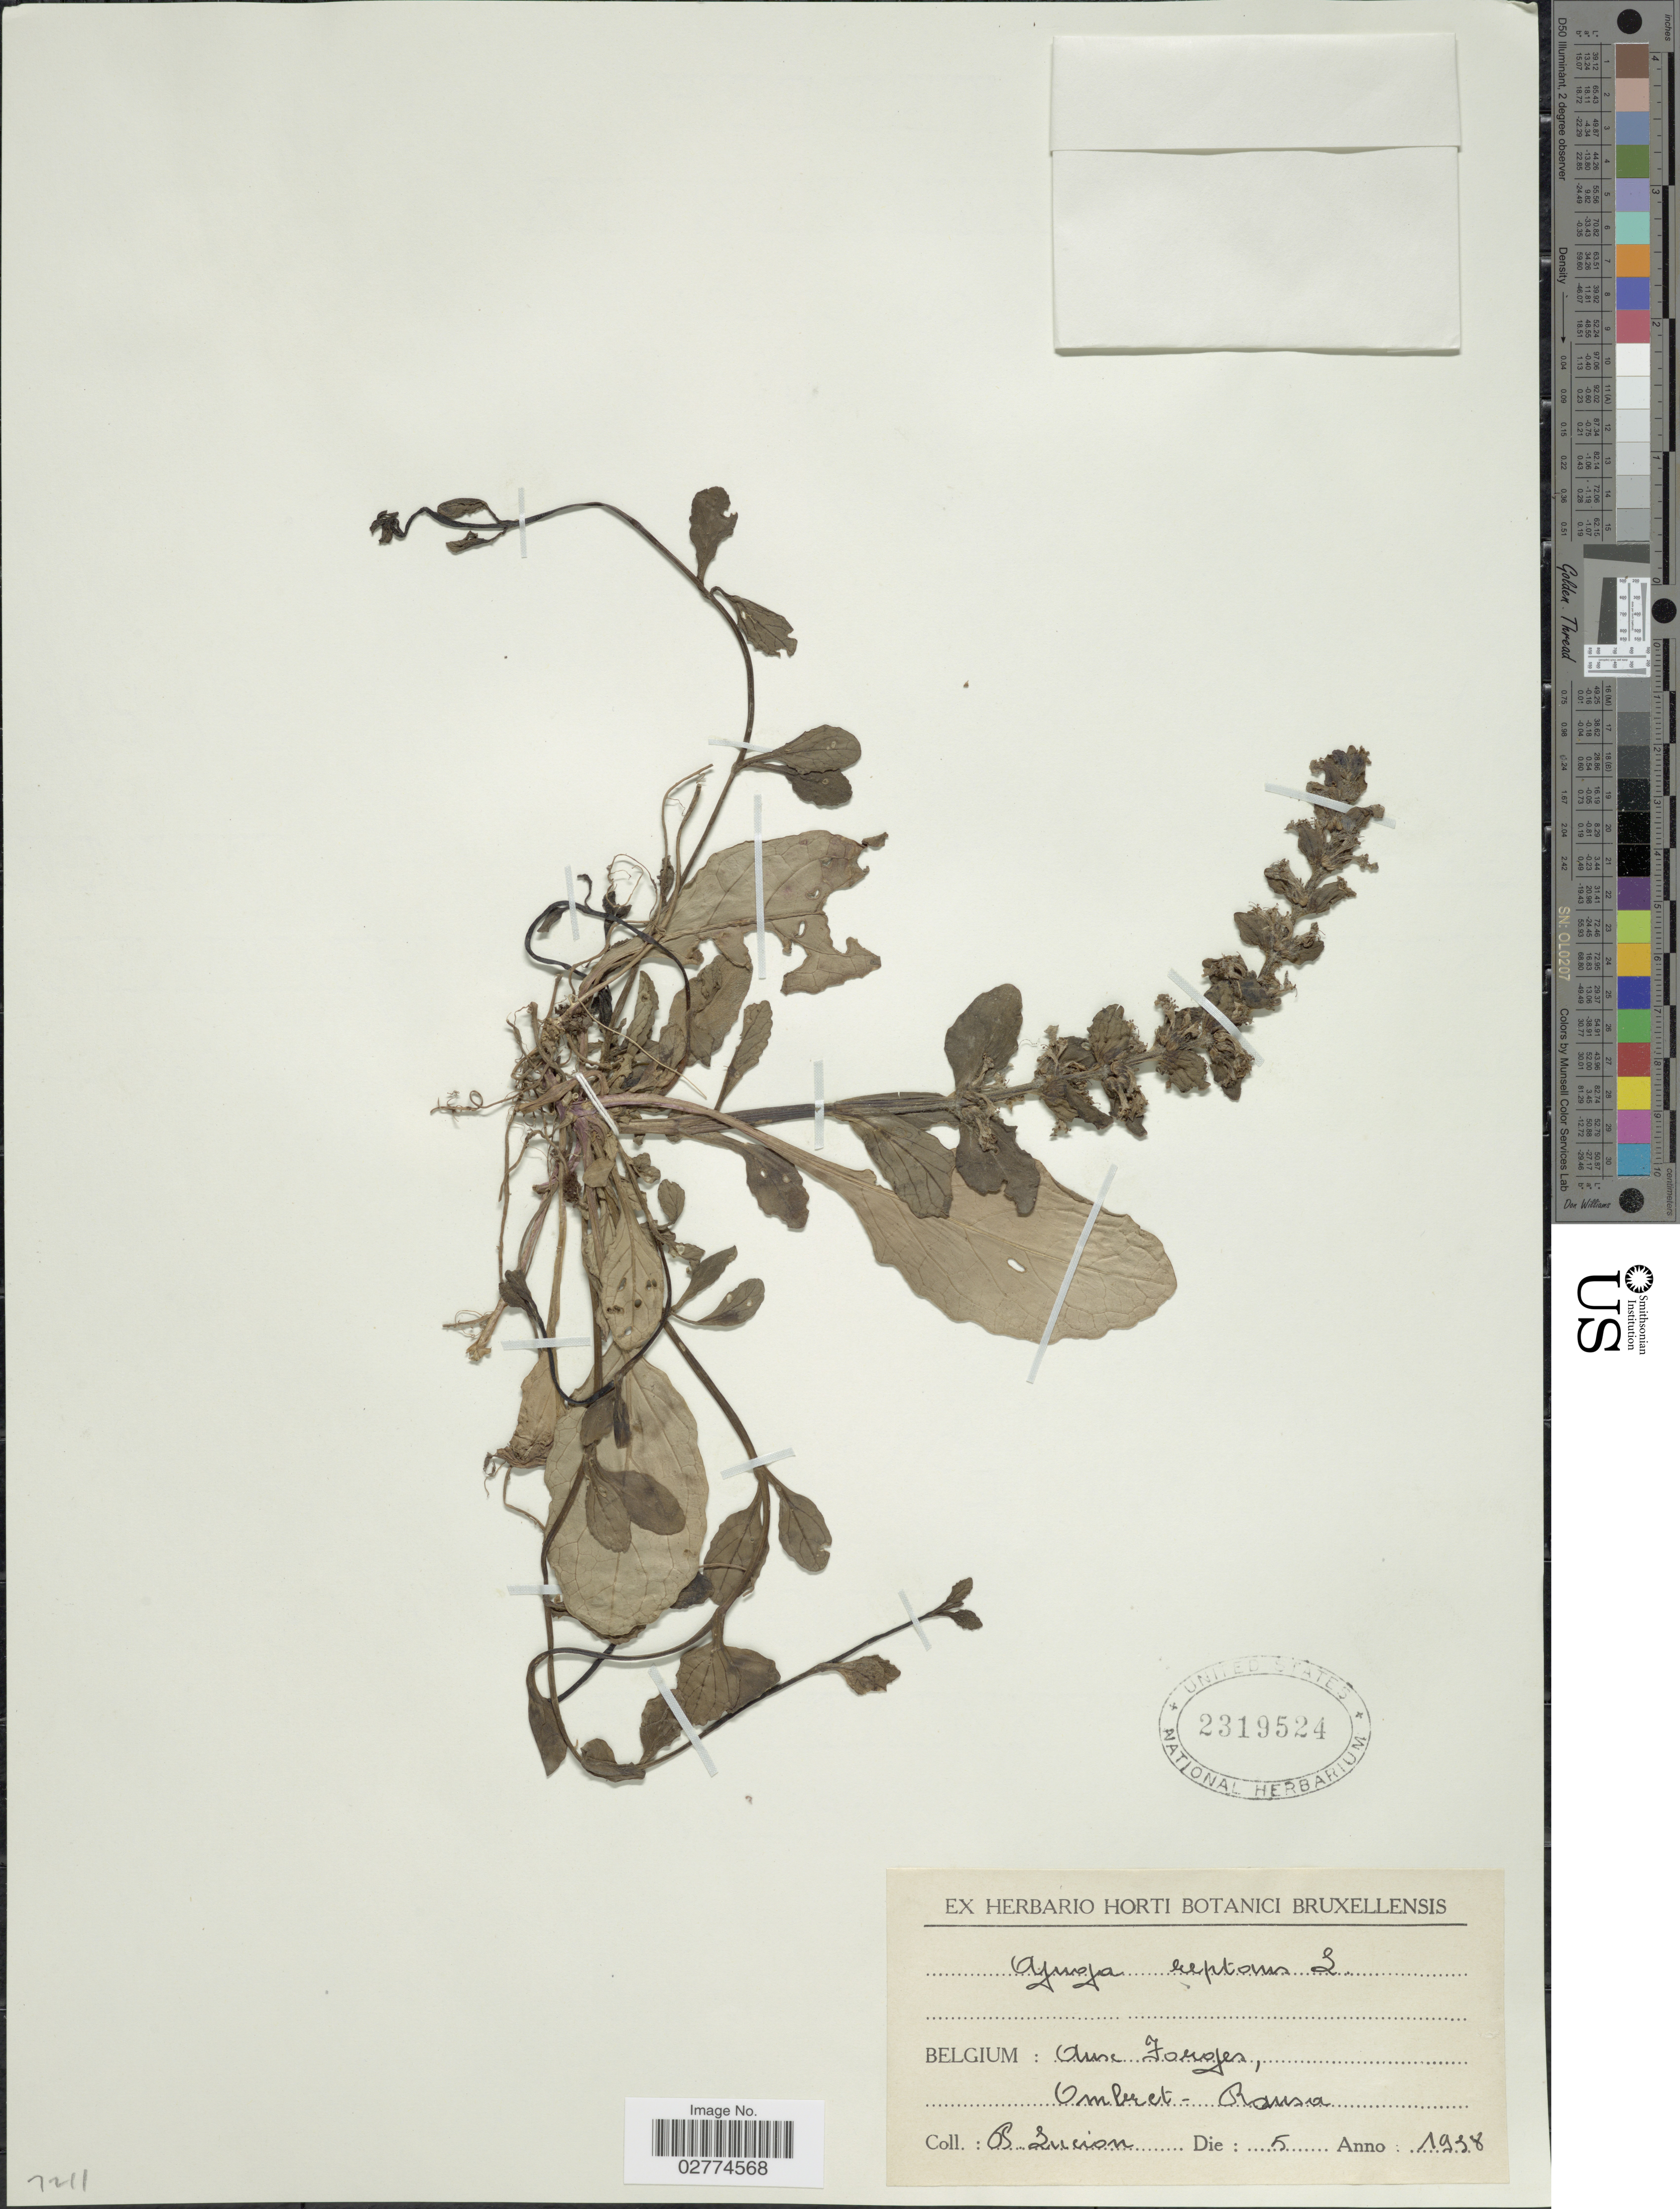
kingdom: Plantae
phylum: Tracheophyta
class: Magnoliopsida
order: Lamiales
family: Lamiaceae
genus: Ajuga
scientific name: Ajuga reptans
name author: L.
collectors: B. Lucion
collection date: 1938-05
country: Belgium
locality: Ause Forges, Ombret - Rausa.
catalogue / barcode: US 2319524